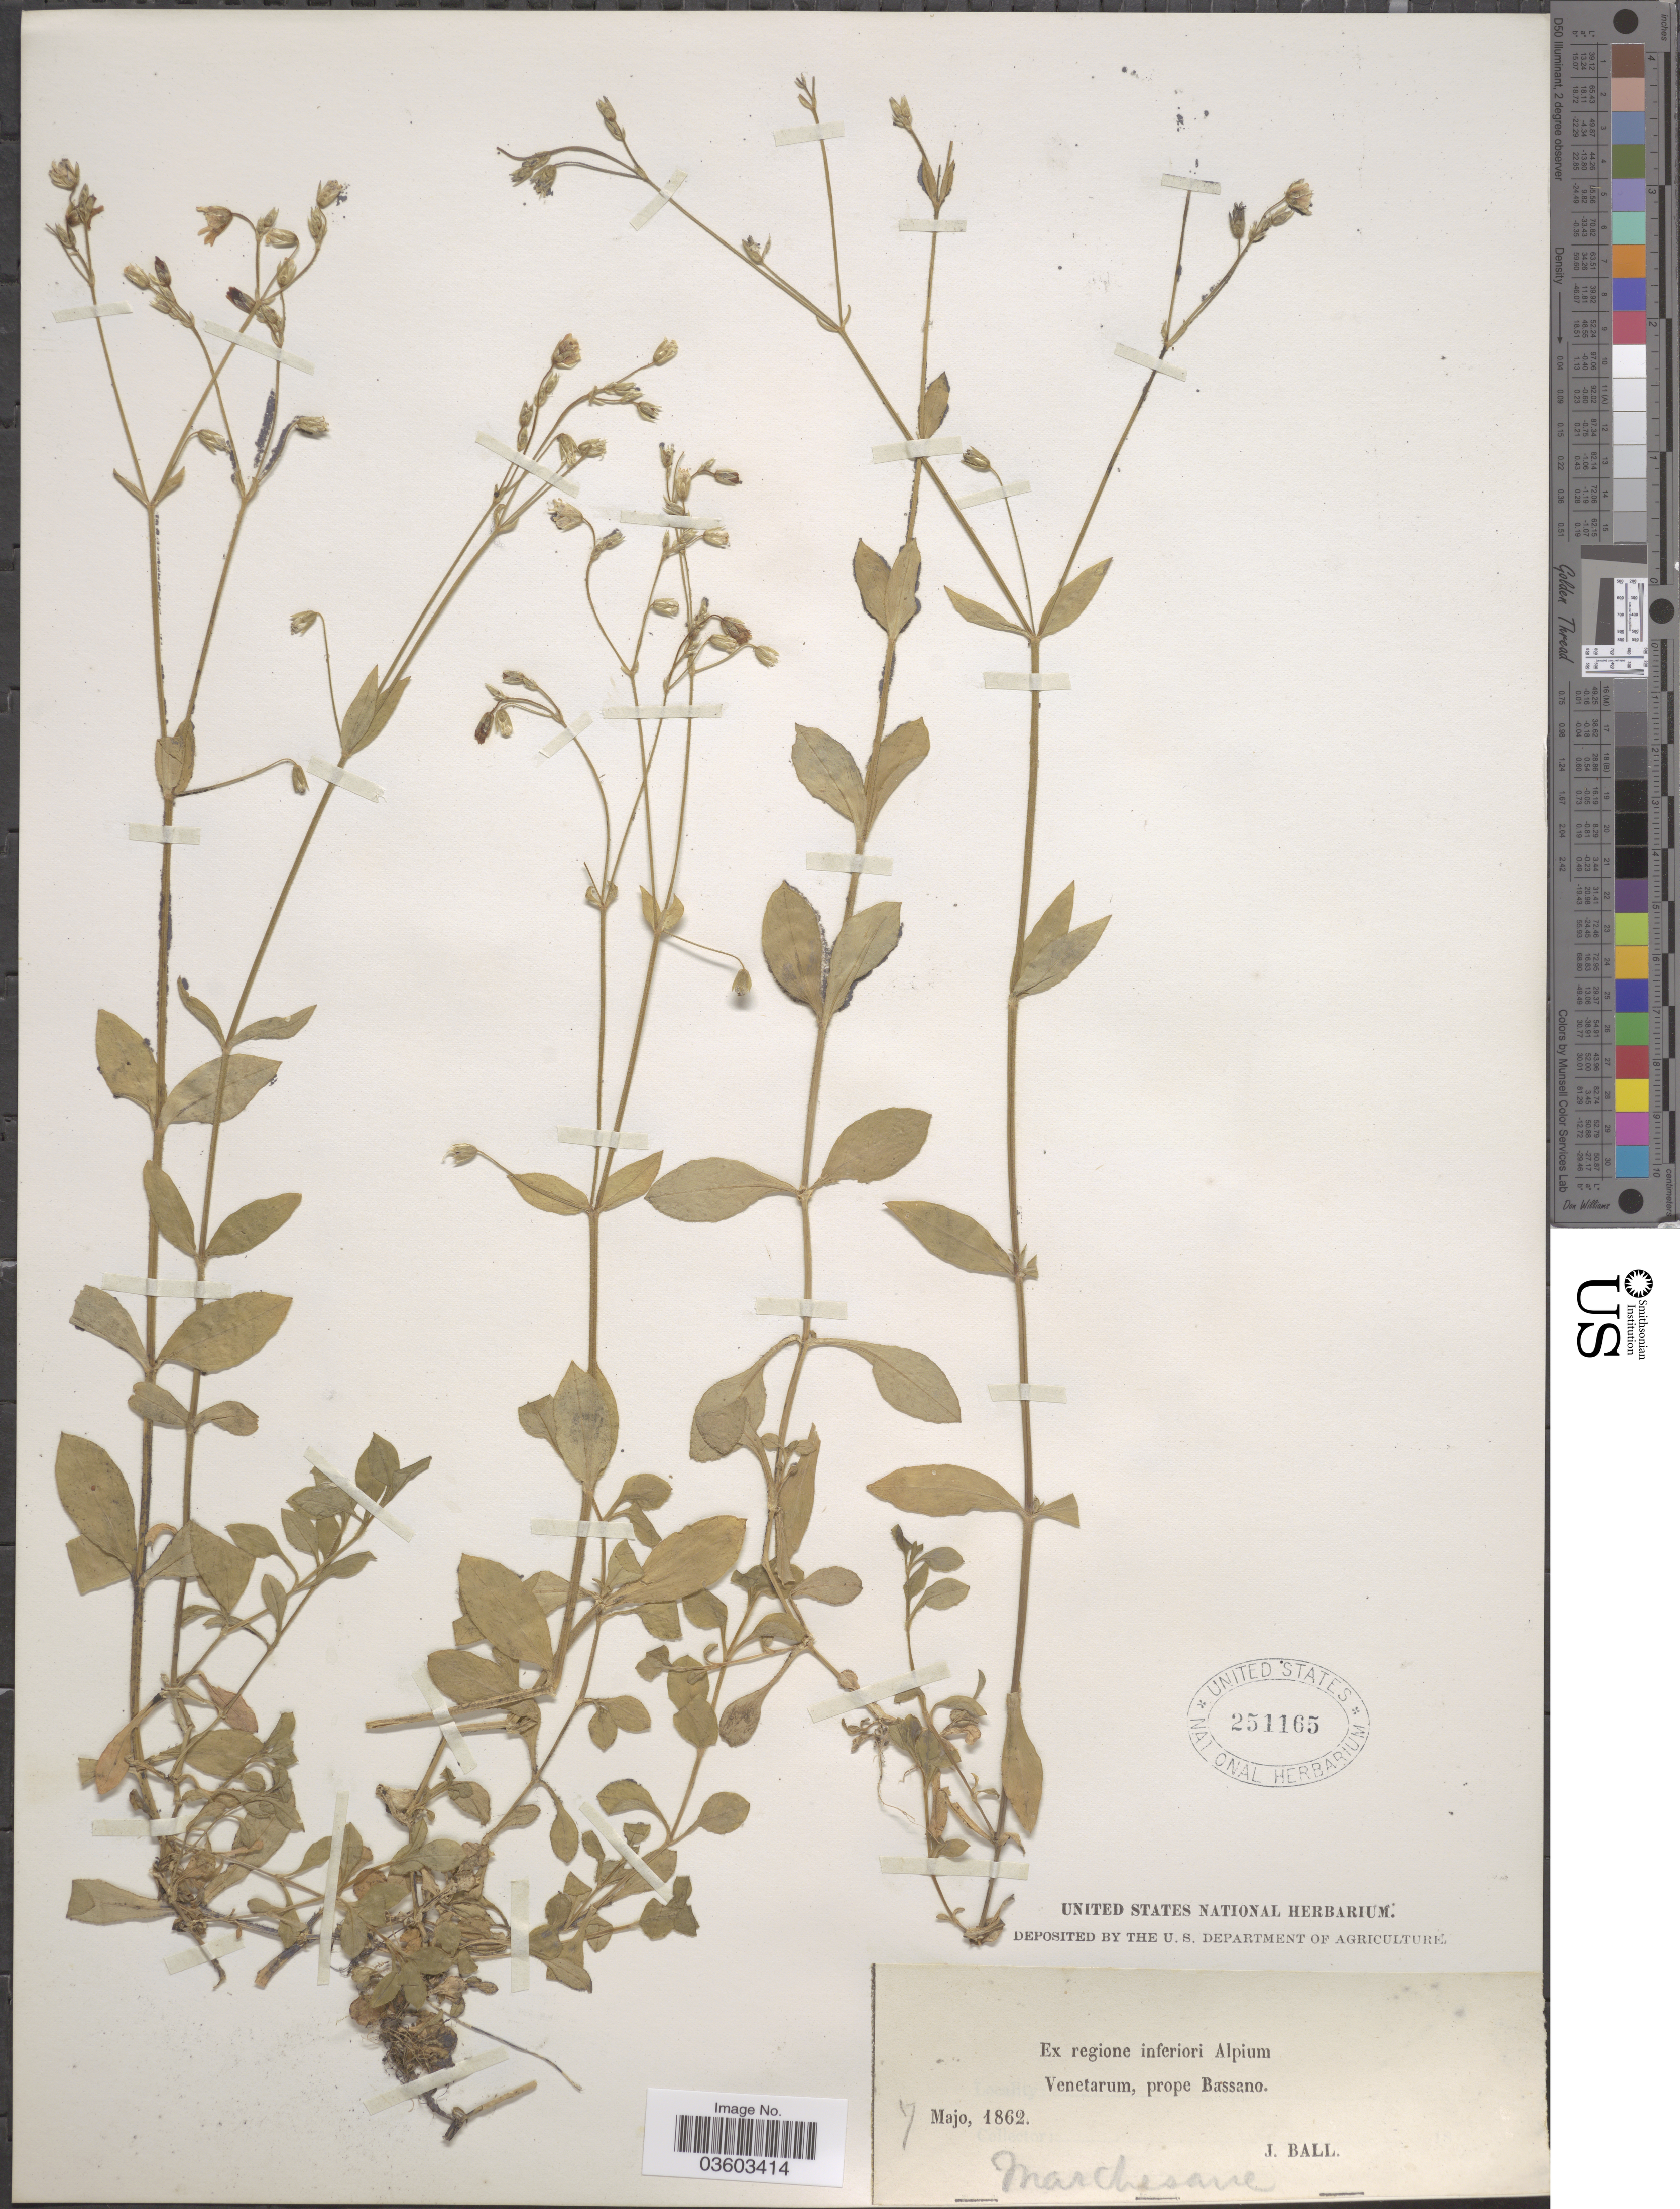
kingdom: Plantae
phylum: Tracheophyta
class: Magnoliopsida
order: Caryophyllales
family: Caryophyllaceae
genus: Cerastium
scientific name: Cerastium sp.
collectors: J. Ball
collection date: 1862-05-07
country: Italy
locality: Ex regione inferiori Alpium Venetarum, prope Bassano. Marchesane.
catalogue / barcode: US 251165